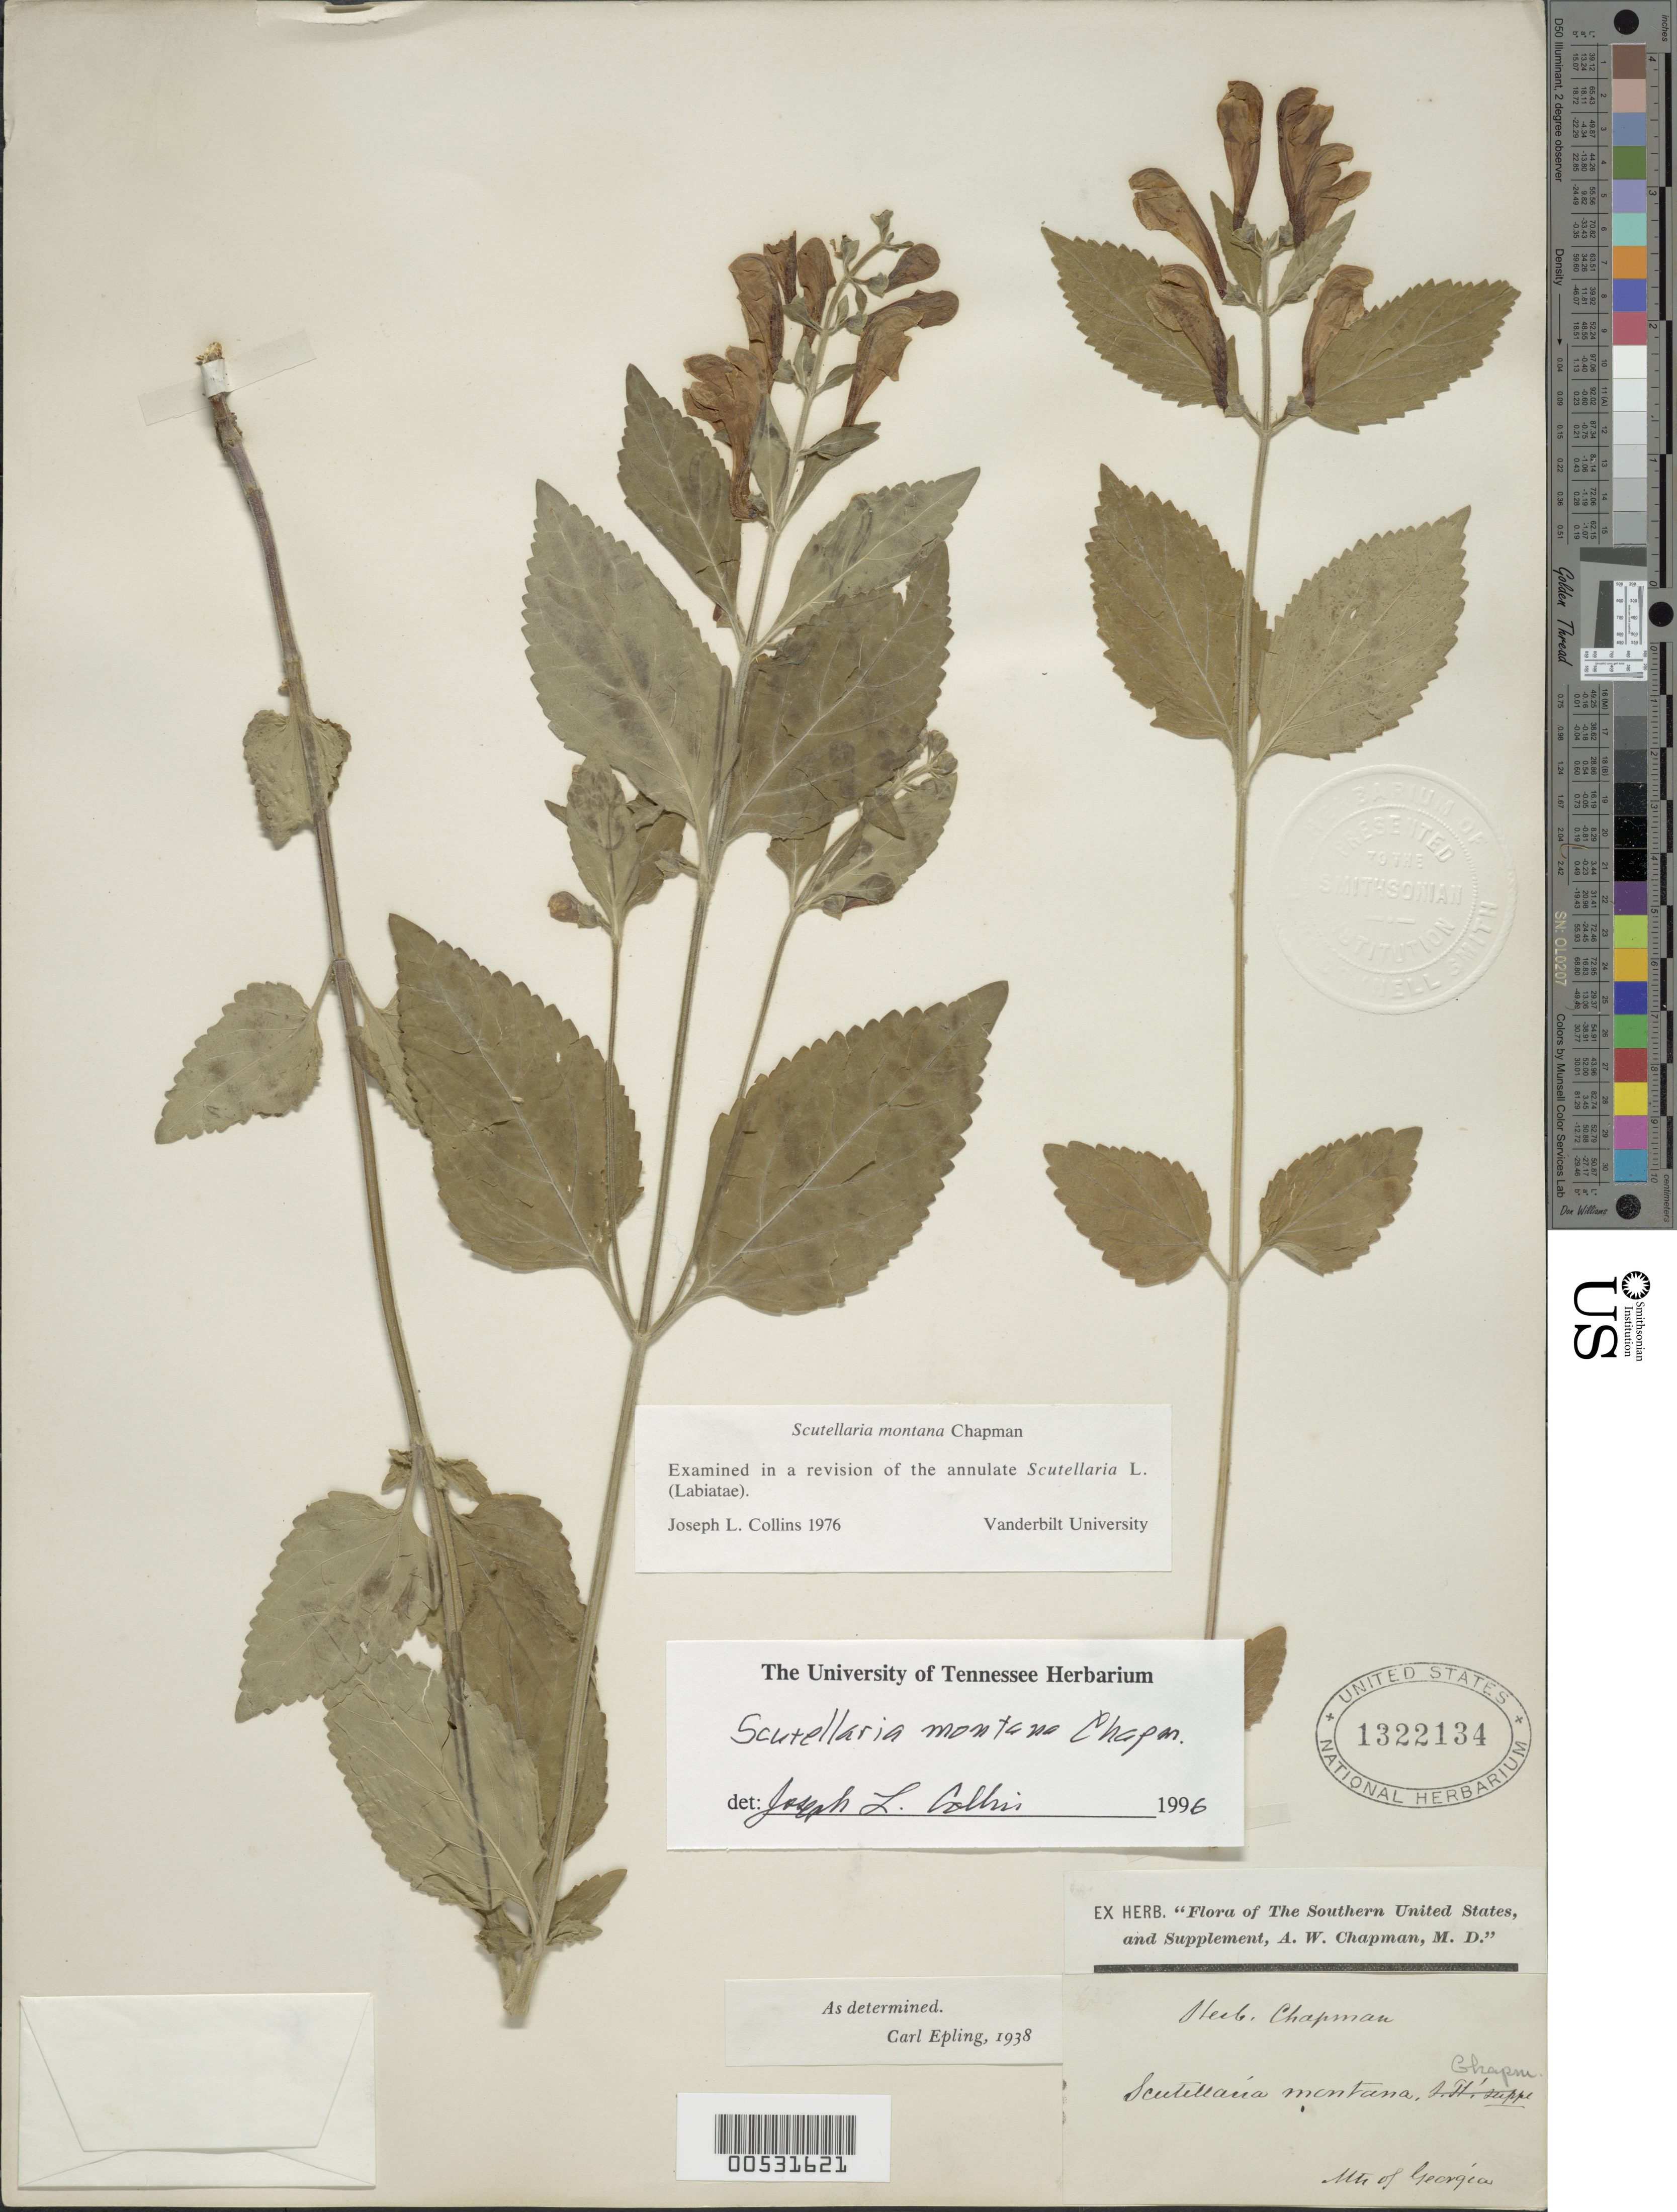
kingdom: Plantae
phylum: Tracheophyta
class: Magnoliopsida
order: Lamiales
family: Lamiaceae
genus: Scutellaria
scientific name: Scutellaria montana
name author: Chapm.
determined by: Collins, J. L.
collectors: ex herb. Chapman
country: United States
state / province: Georgia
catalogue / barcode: US 1322134